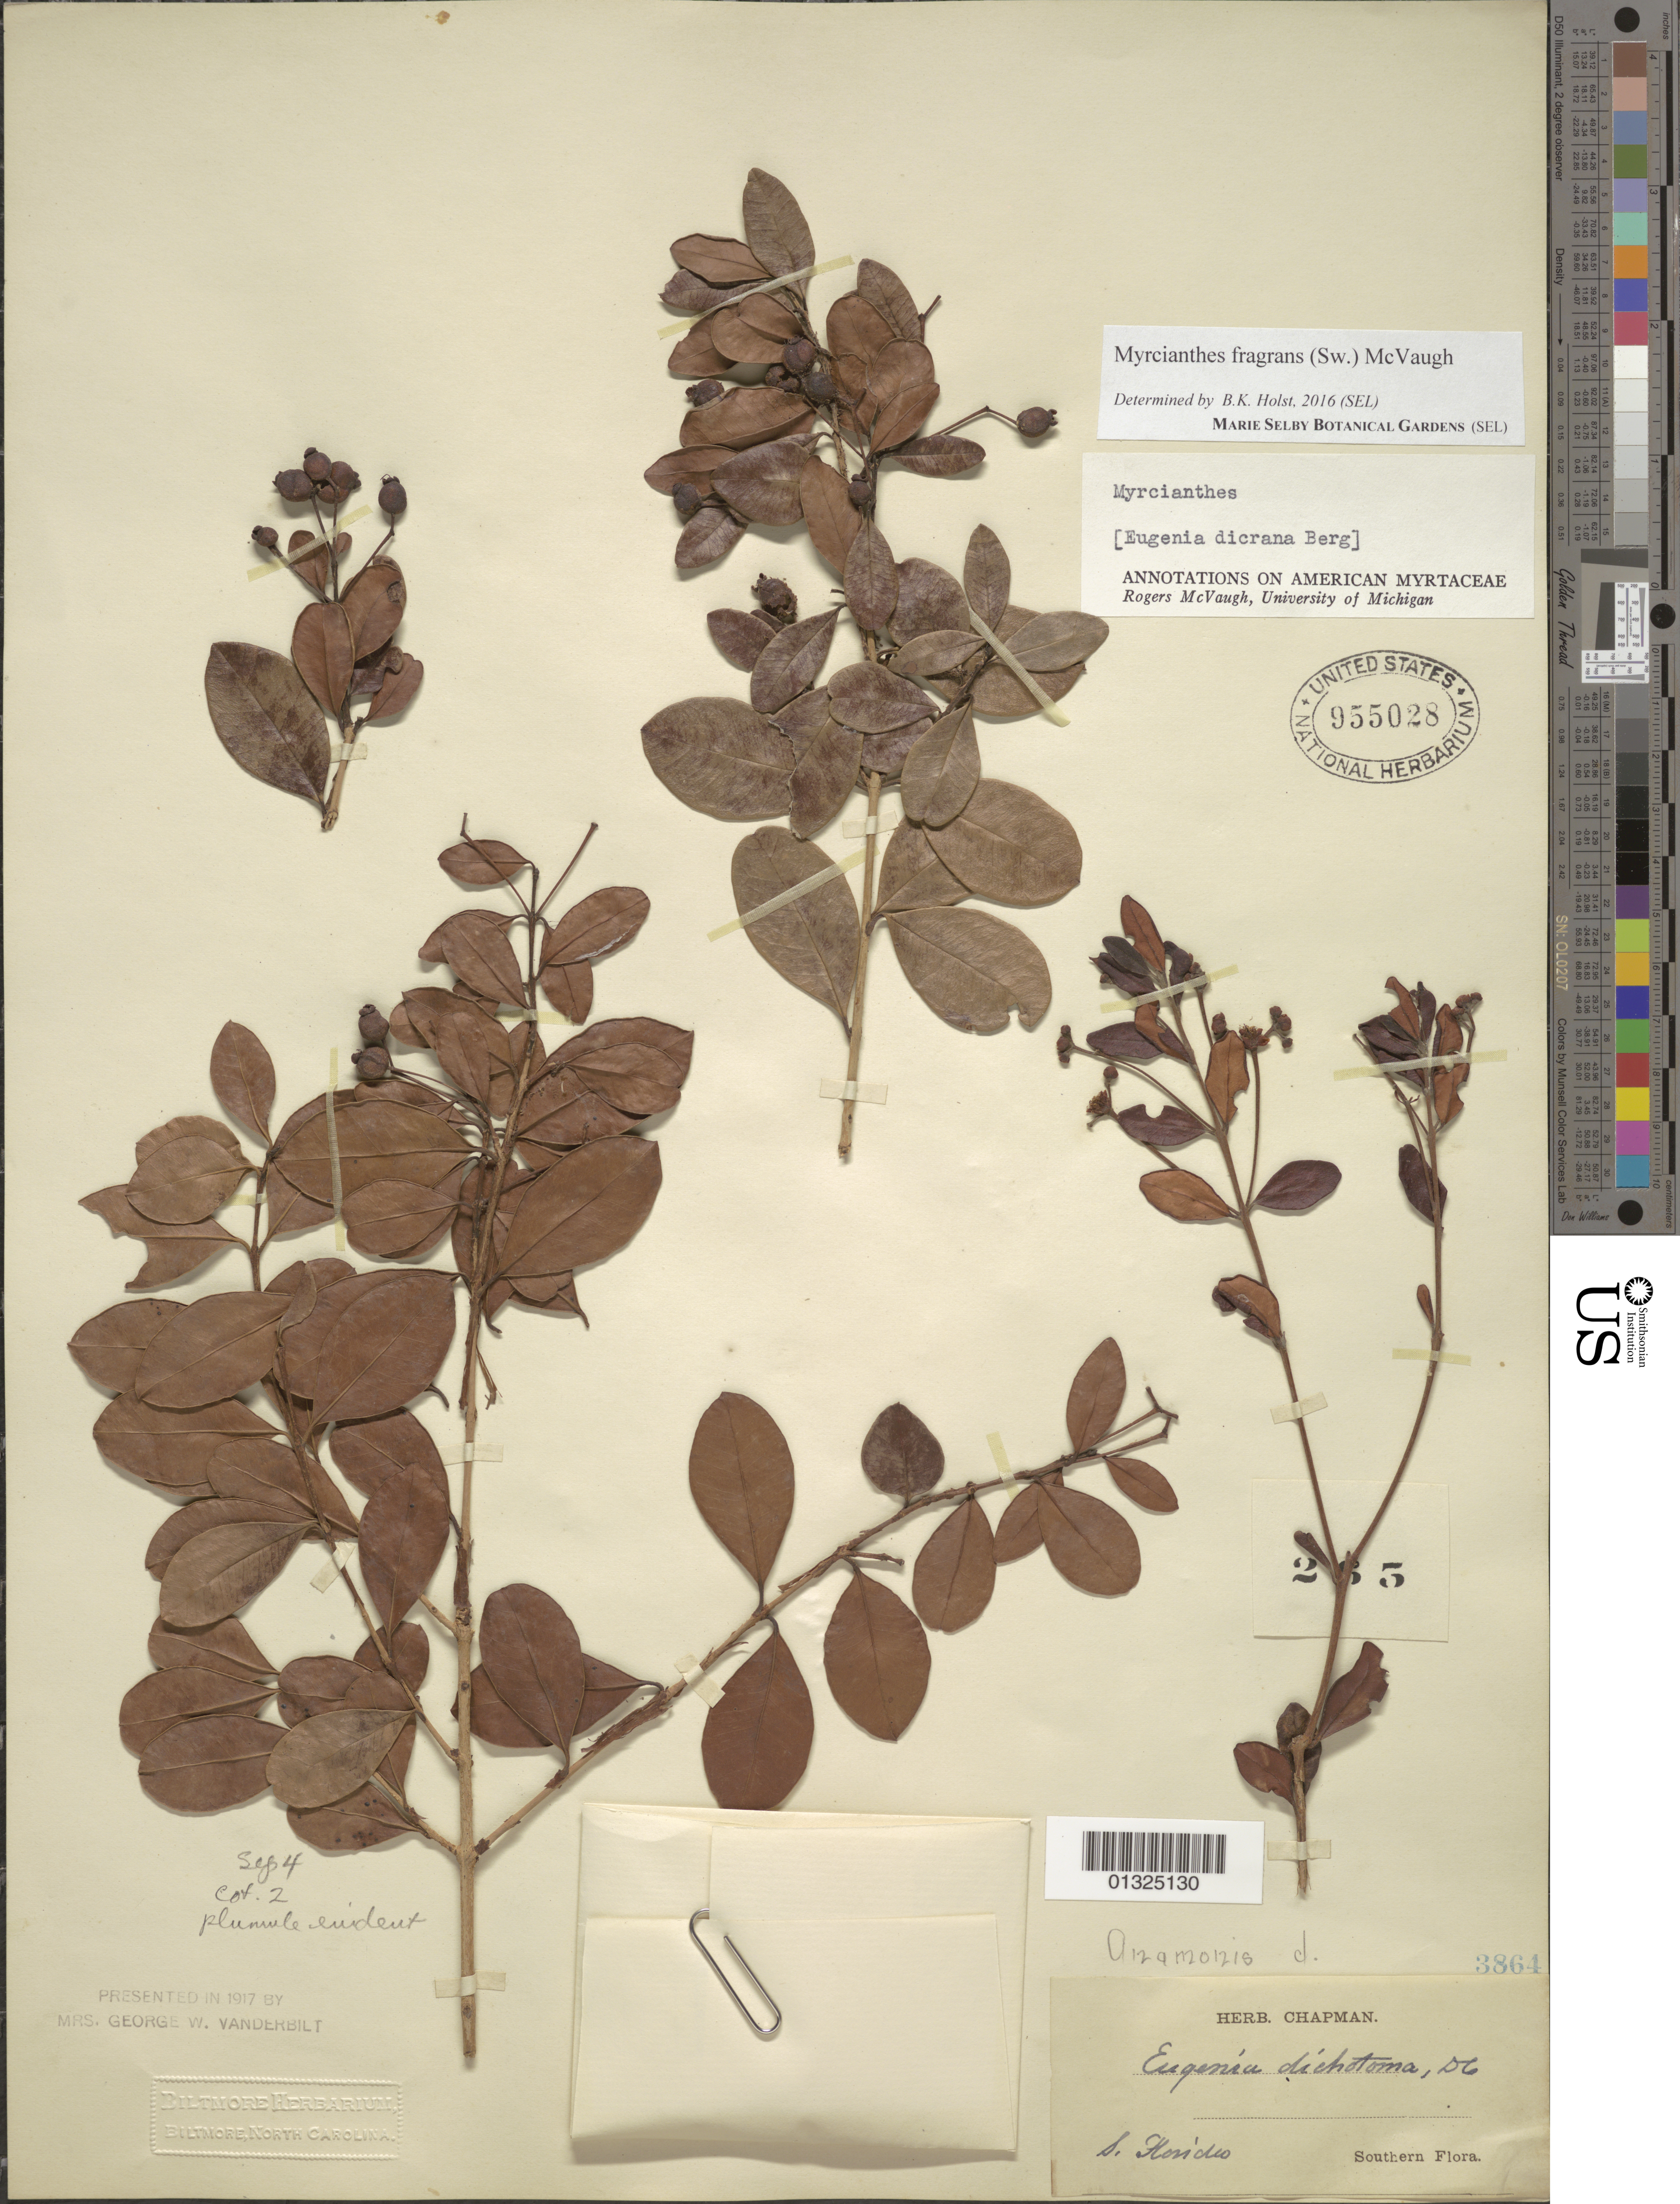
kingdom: Plantae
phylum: Tracheophyta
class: Magnoliopsida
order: Myrtales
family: Myrtaceae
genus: Myrcianthes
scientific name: Myrcianthes fragrans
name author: (Sw.) McVaugh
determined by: Holst, Bruce K.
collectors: ex herb. Chapman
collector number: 265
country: United States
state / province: Florida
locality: South Florida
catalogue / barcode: US 955028